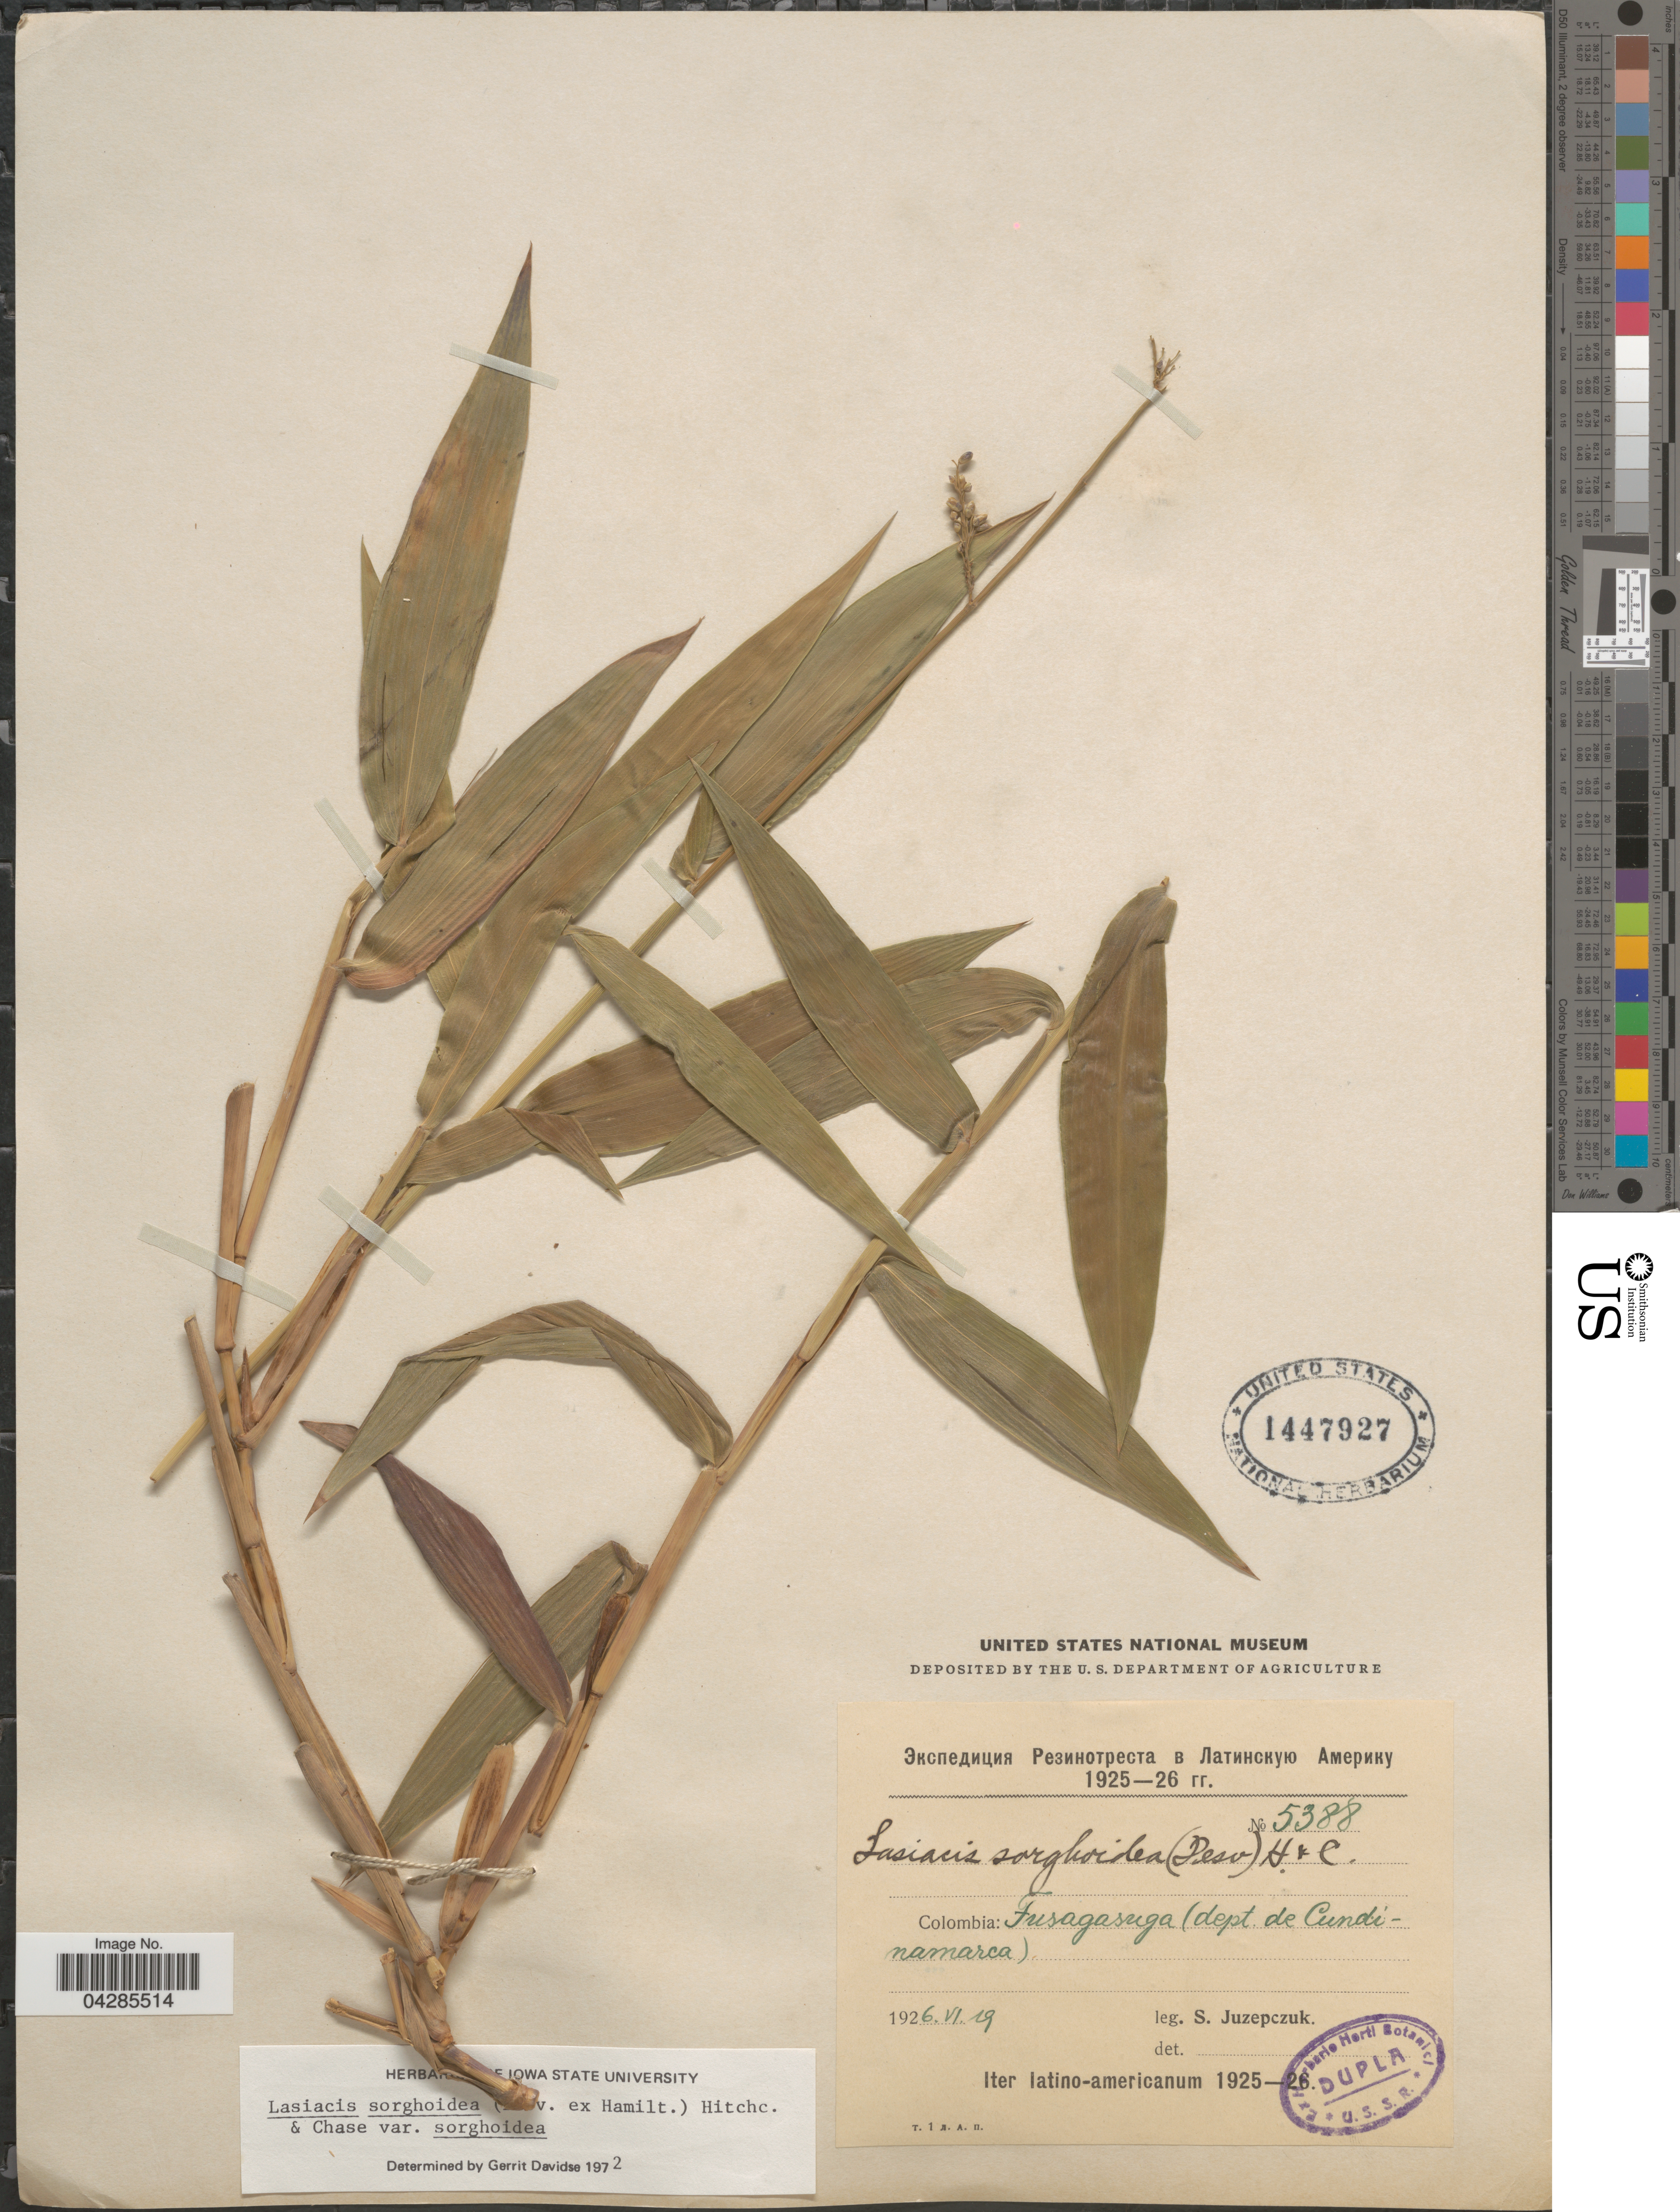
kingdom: Plantae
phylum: Tracheophyta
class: Liliopsida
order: Poales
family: Poaceae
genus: Lasiacis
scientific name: Lasiacis sorghoidea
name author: (Desv. ex Ham.) Hitchc. & Chase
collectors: S. V. Juzepczuk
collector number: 5388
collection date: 1926-06-19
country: Colombia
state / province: Cundinamarca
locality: Fusagasuga (dept. de Cundinamarca). Iter latino-americanum 1925-26.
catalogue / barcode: US 1447927